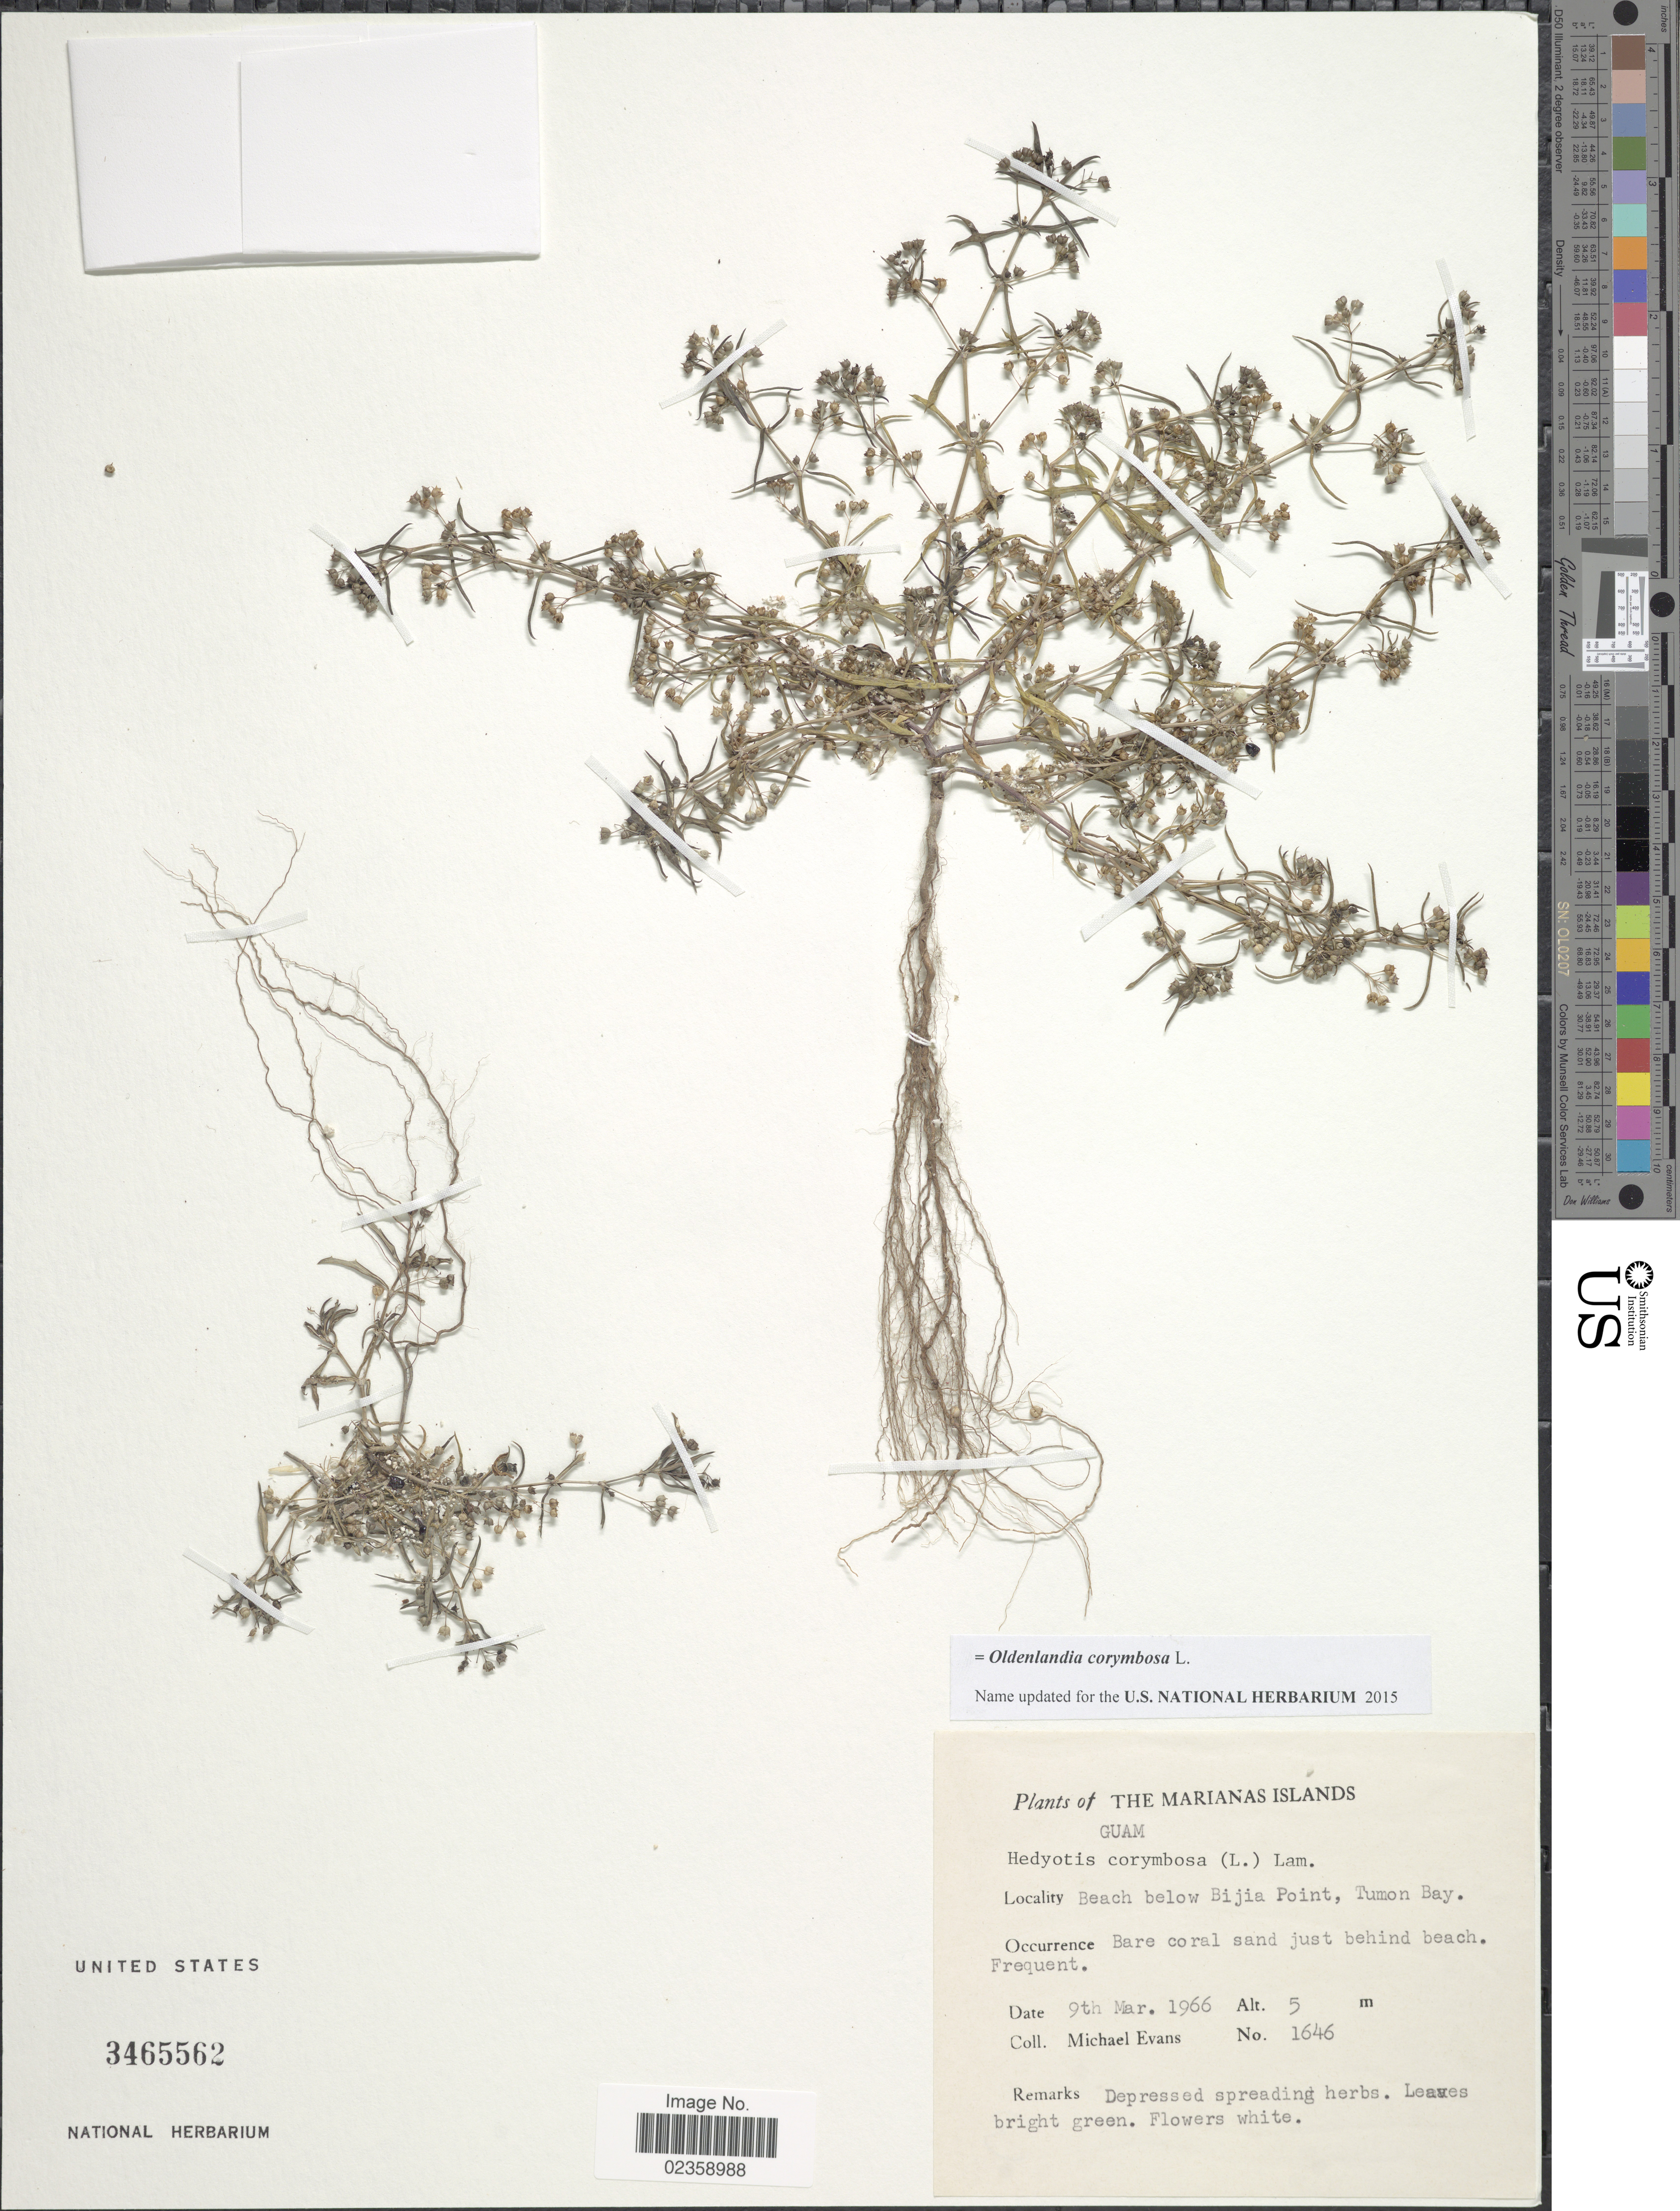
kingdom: Plantae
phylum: Tracheophyta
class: Magnoliopsida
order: Gentianales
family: Rubiaceae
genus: Oldenlandia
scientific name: Oldenlandia corymbosa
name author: L.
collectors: M. Evans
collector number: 1646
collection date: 1966-03-09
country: Guam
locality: Marianas Islands. Guam. Beach below Bijia Point, Tumon Bay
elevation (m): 5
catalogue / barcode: US 3465562